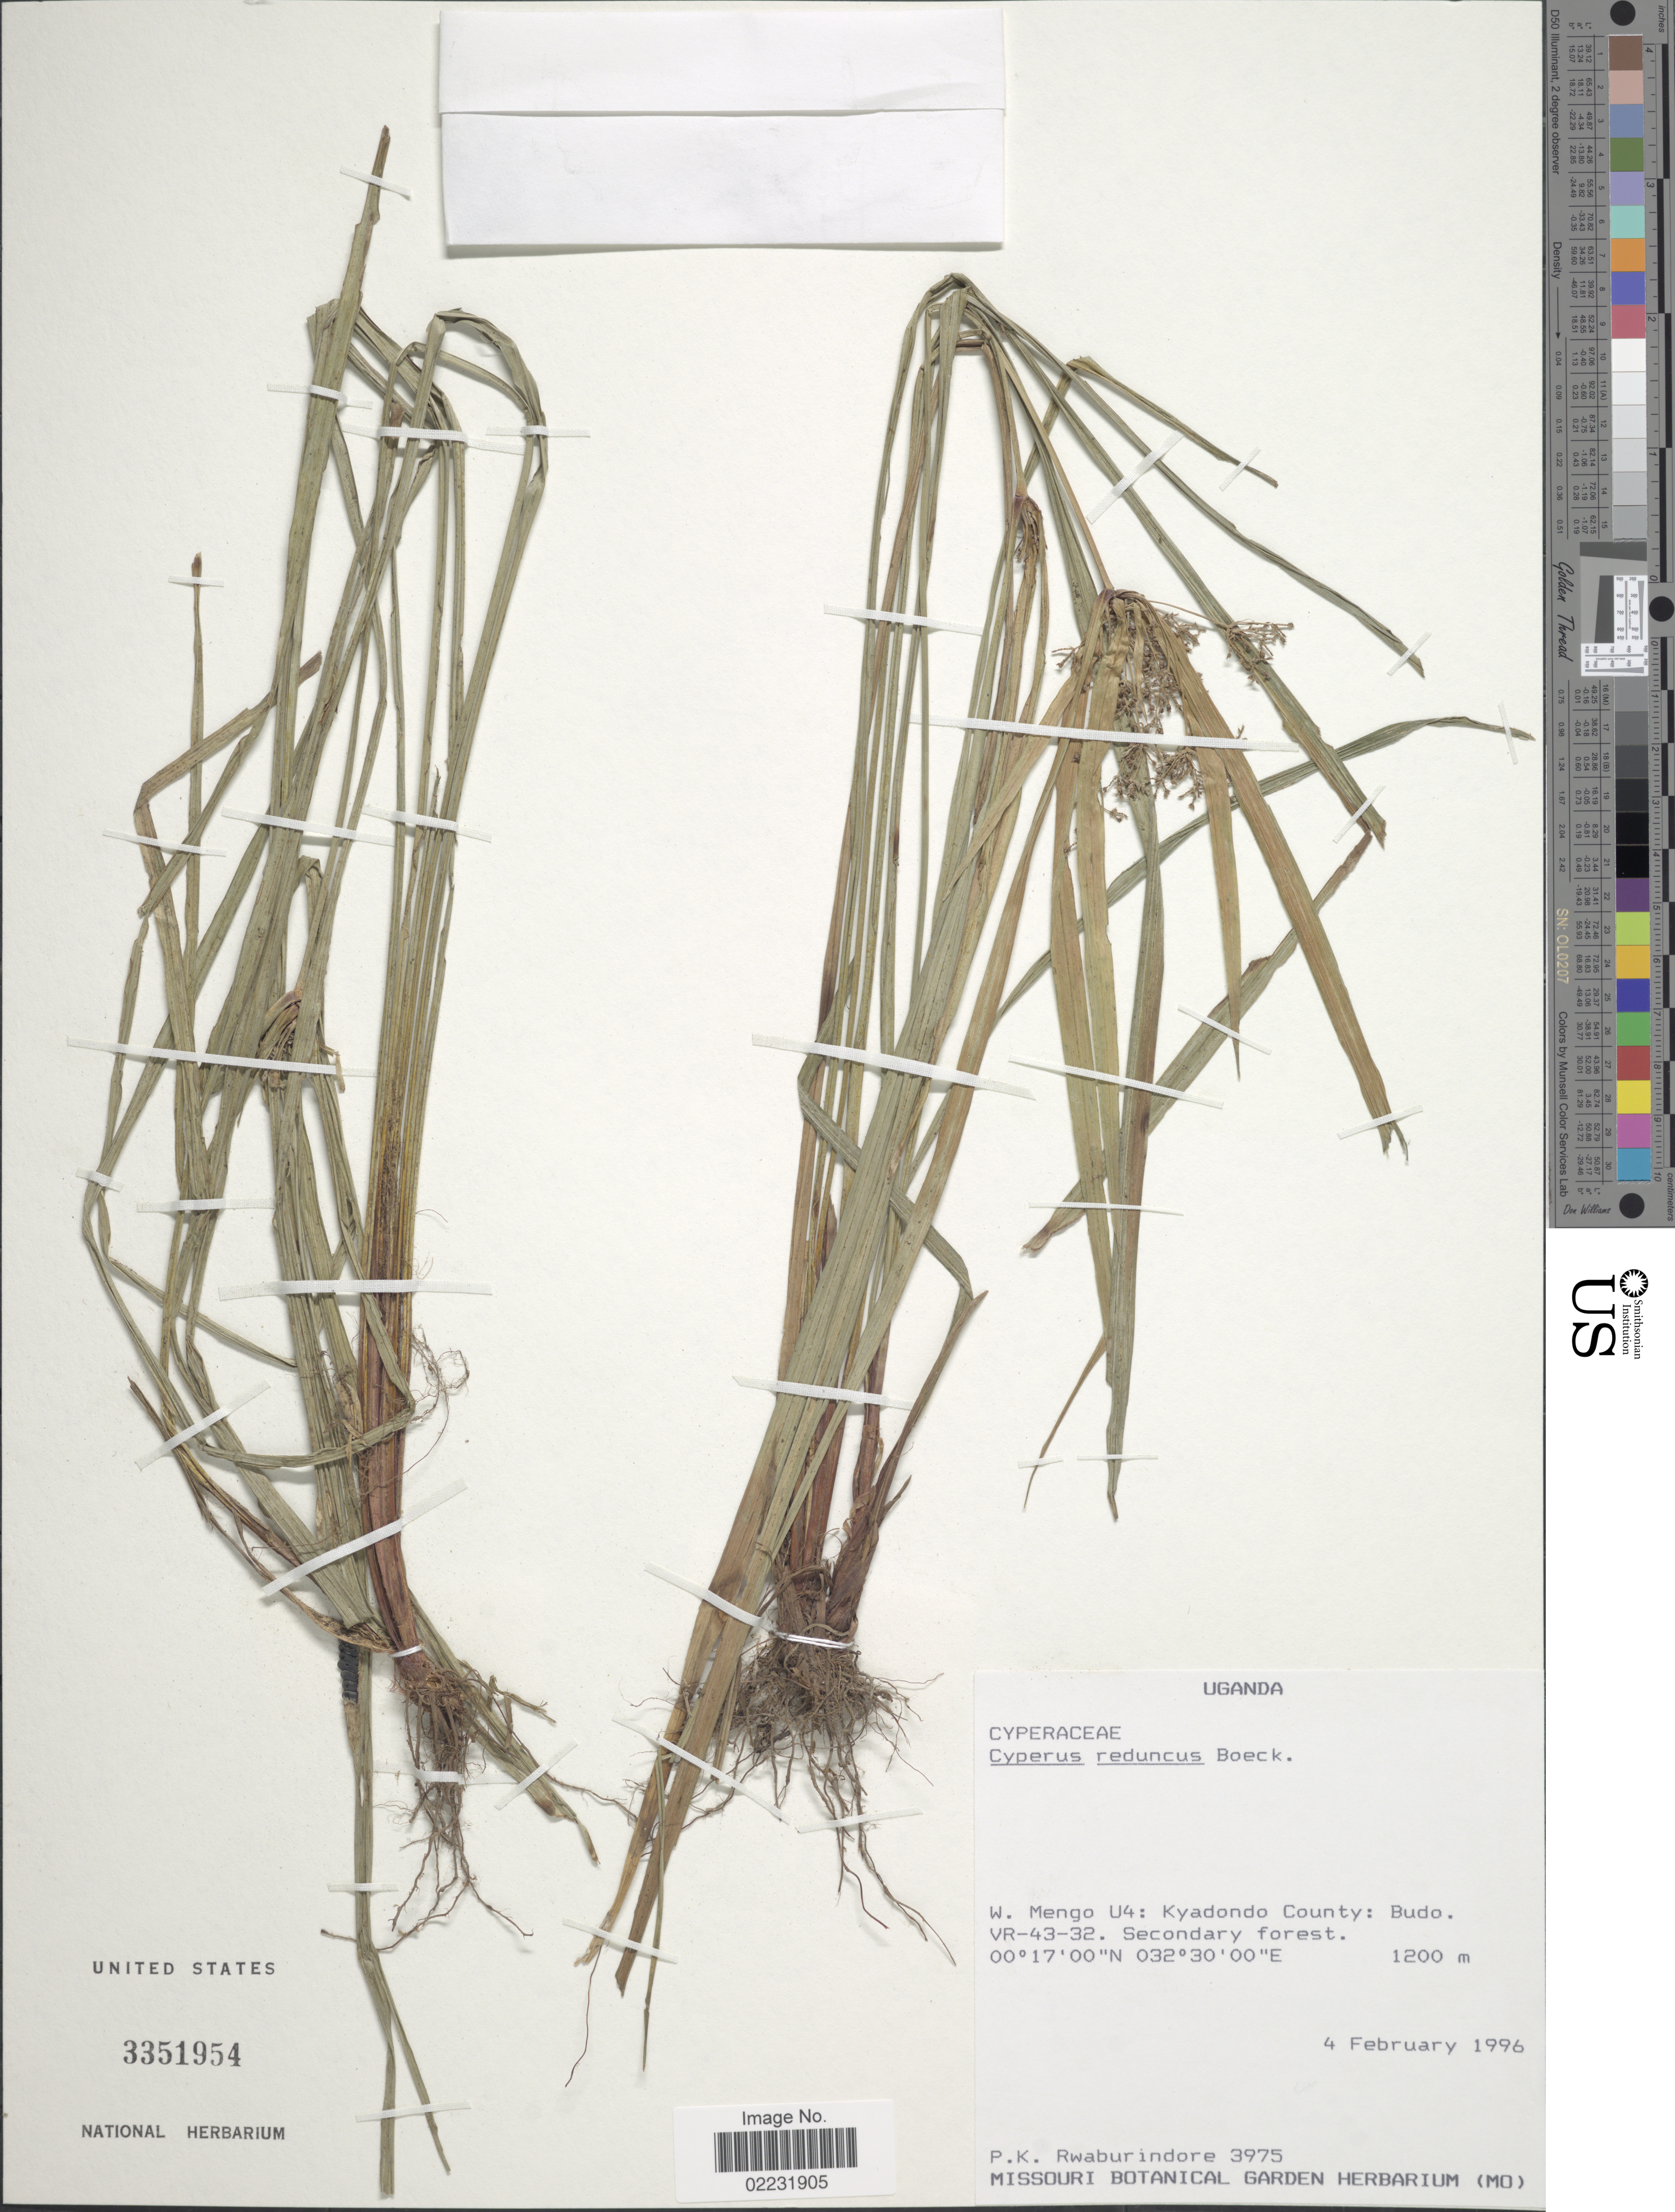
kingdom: Plantae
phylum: Tracheophyta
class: Liliopsida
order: Poales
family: Cyperaceae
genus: Cyperus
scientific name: Cyperus reduncus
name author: Hochst. ex Boeckeler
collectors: P. Rwaburindore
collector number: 3975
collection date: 1996-02-04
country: Uganda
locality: Uganda, W. Mego U4: Kyadondo County: Budo, VR-43-32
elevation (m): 1200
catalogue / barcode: US 3351954